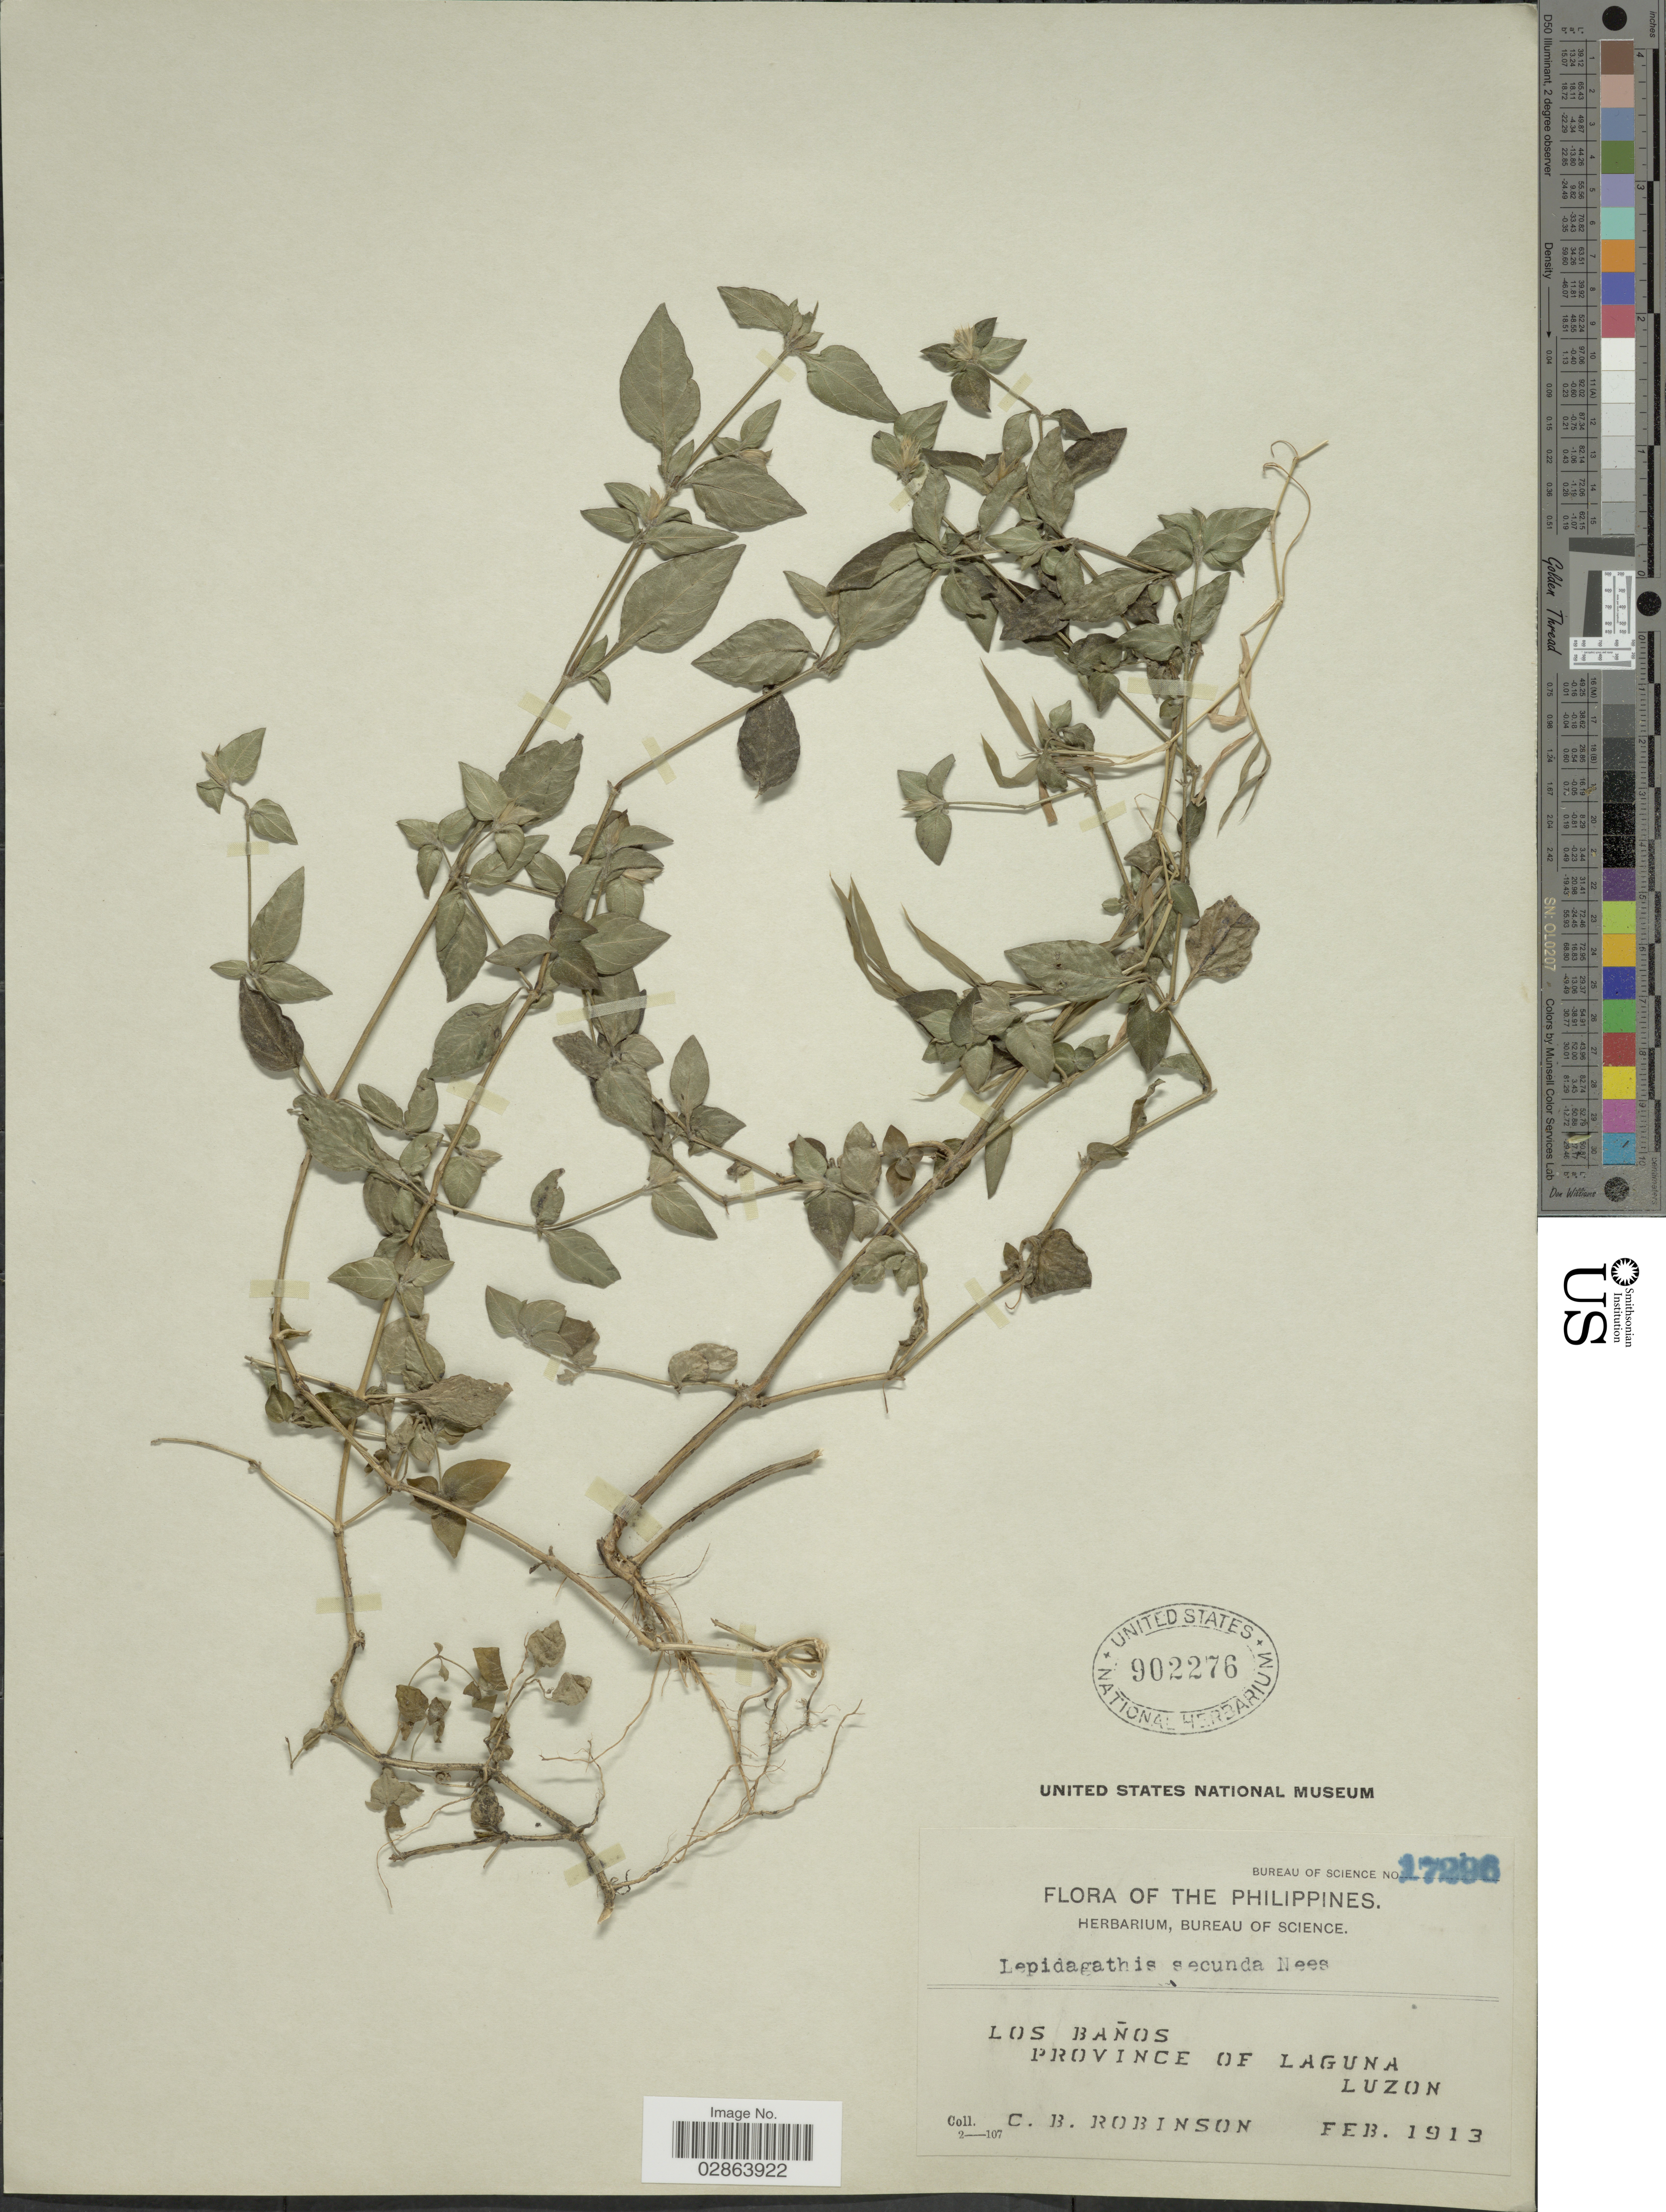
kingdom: Plantae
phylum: Tracheophyta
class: Magnoliopsida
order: Lamiales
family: Acanthaceae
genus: Lepidagathis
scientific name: Lepidagathis secunda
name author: (Blanco) Nees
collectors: C. Robinson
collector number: Bureau of Science 17296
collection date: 1913-02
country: Philippines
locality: Los Baños, Province of Laguna, Luzon.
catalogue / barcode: US 902276